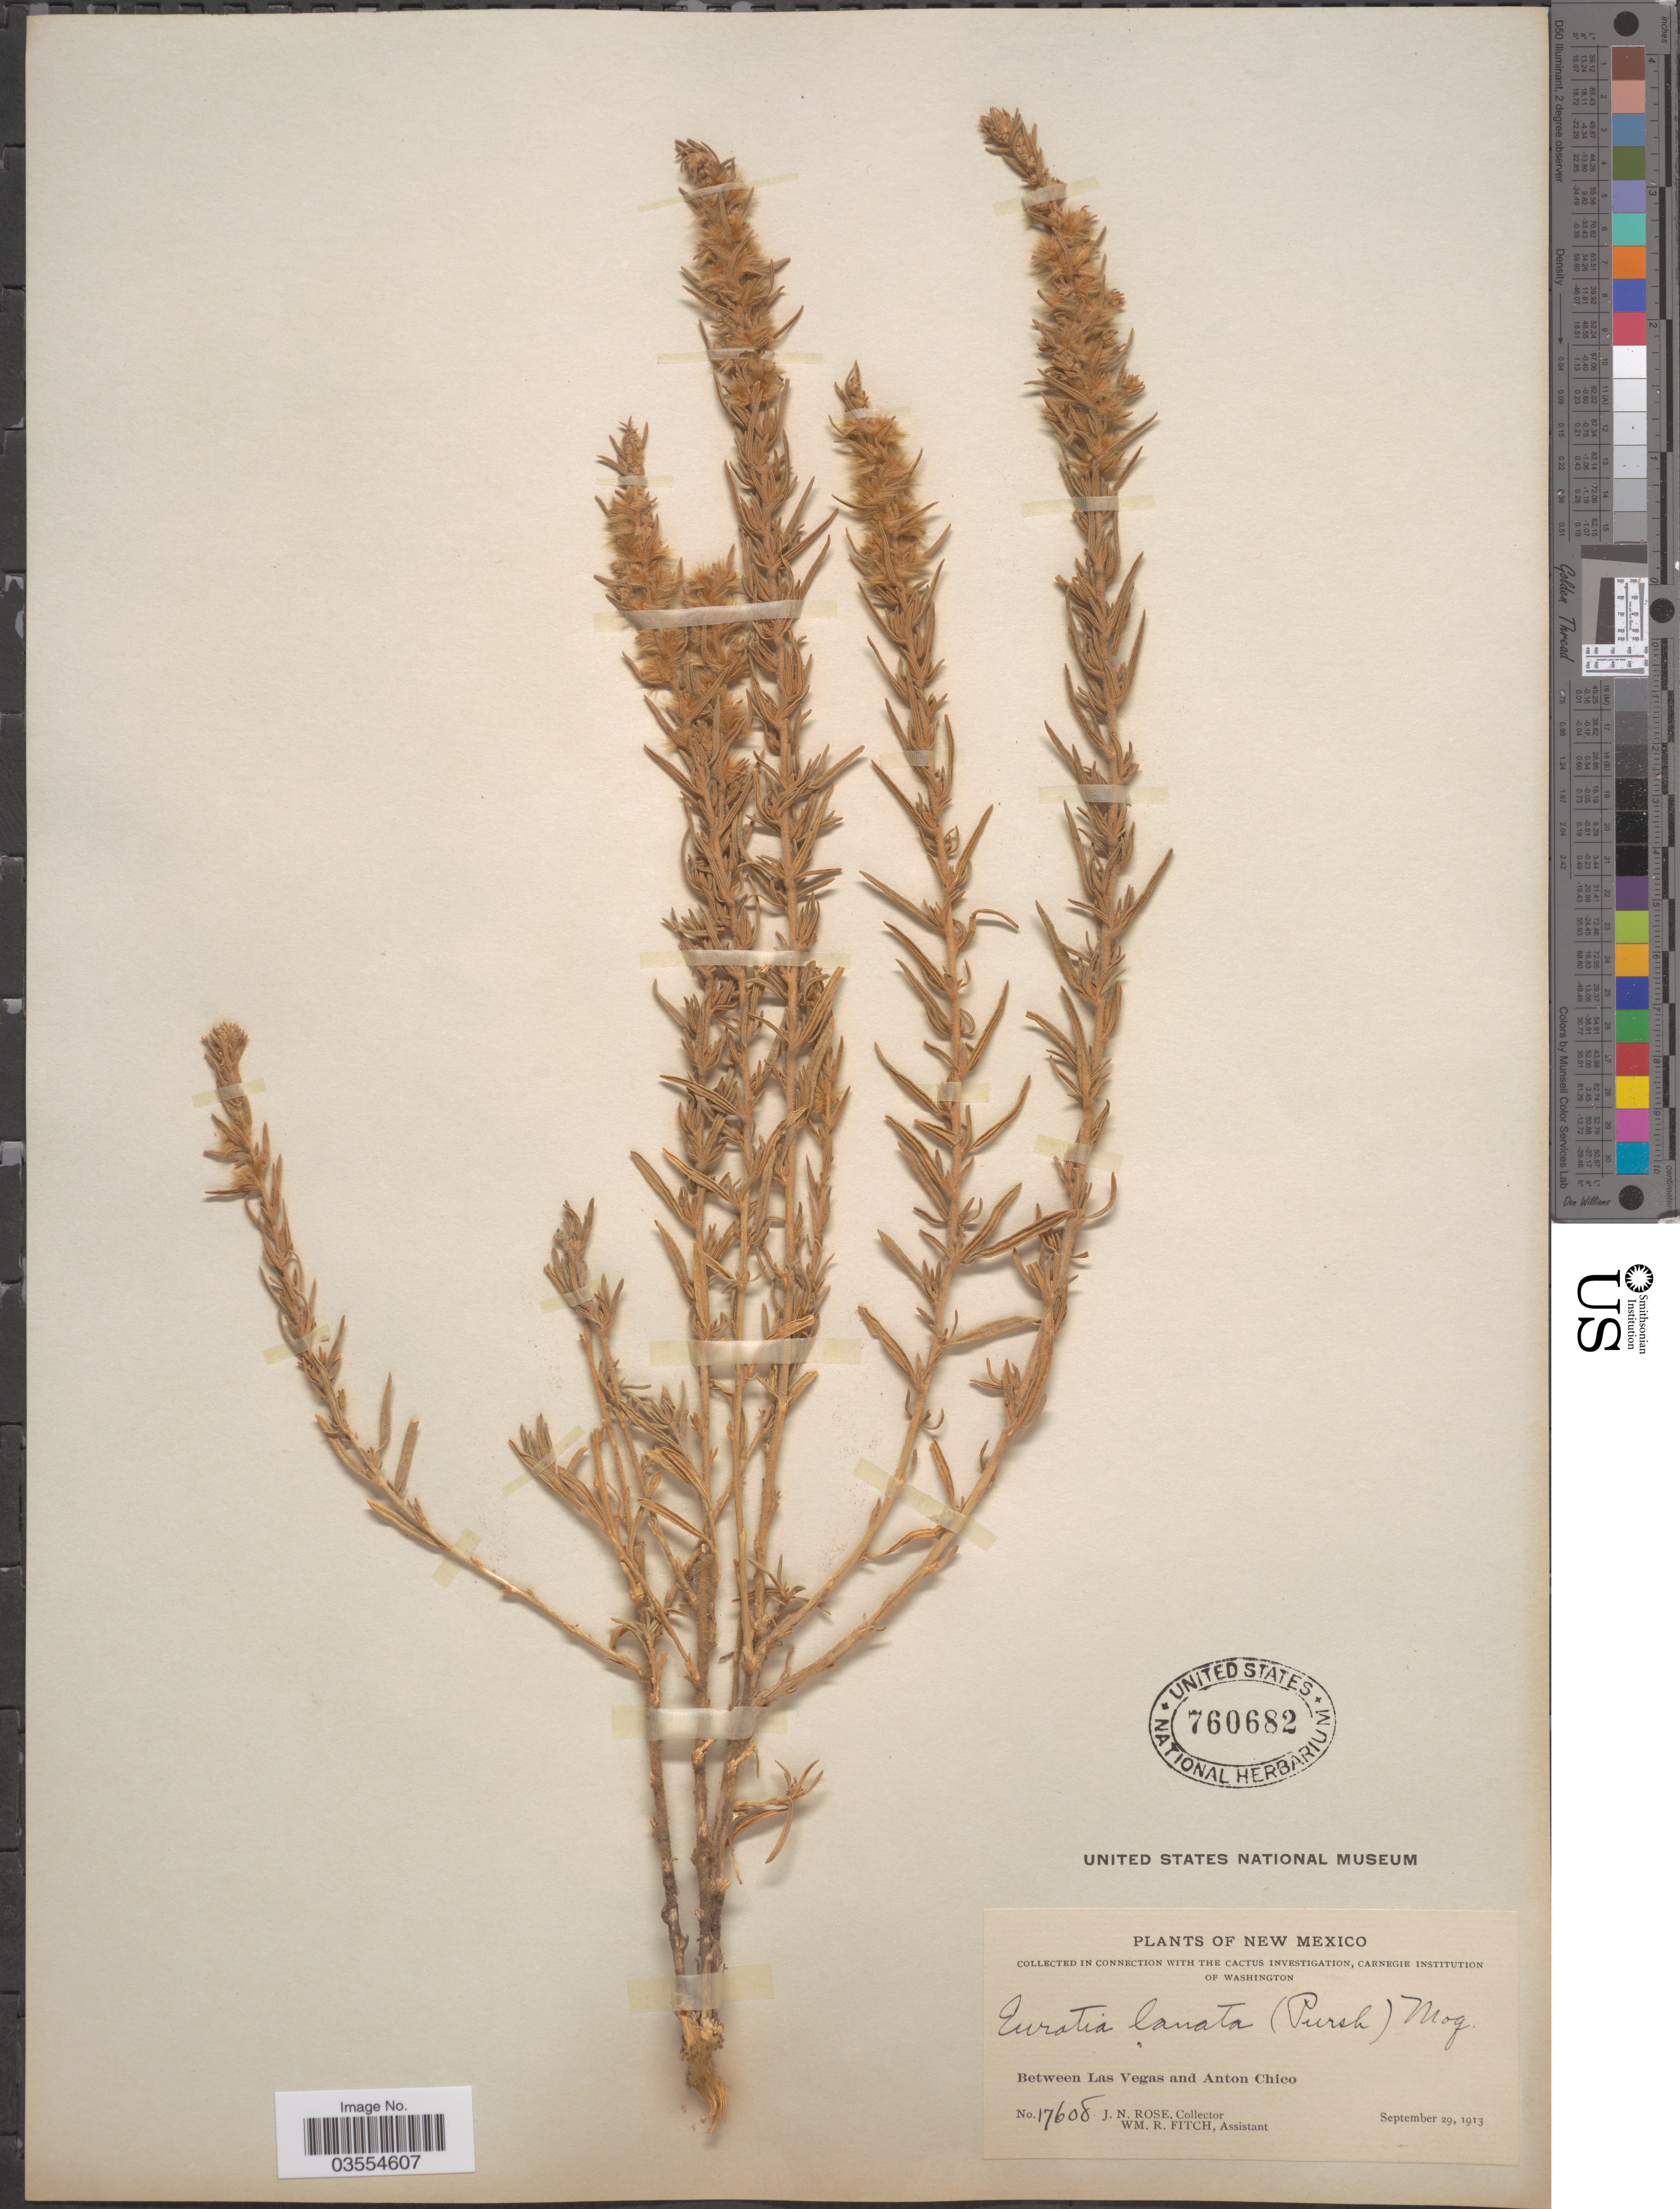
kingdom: Plantae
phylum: Tracheophyta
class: Magnoliopsida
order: Caryophyllales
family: Amaranthaceae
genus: Krascheninnikovia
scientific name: Krascheninnikovia lanata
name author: (Pursh) A. Meeuse & A.Smit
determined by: U.S. National Herbarium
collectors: J. N. Rose & W. R. Fitch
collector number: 17608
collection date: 1913-09-29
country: United States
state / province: New Mexico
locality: Between Las Vegas and Anton Chico.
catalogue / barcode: US 760682